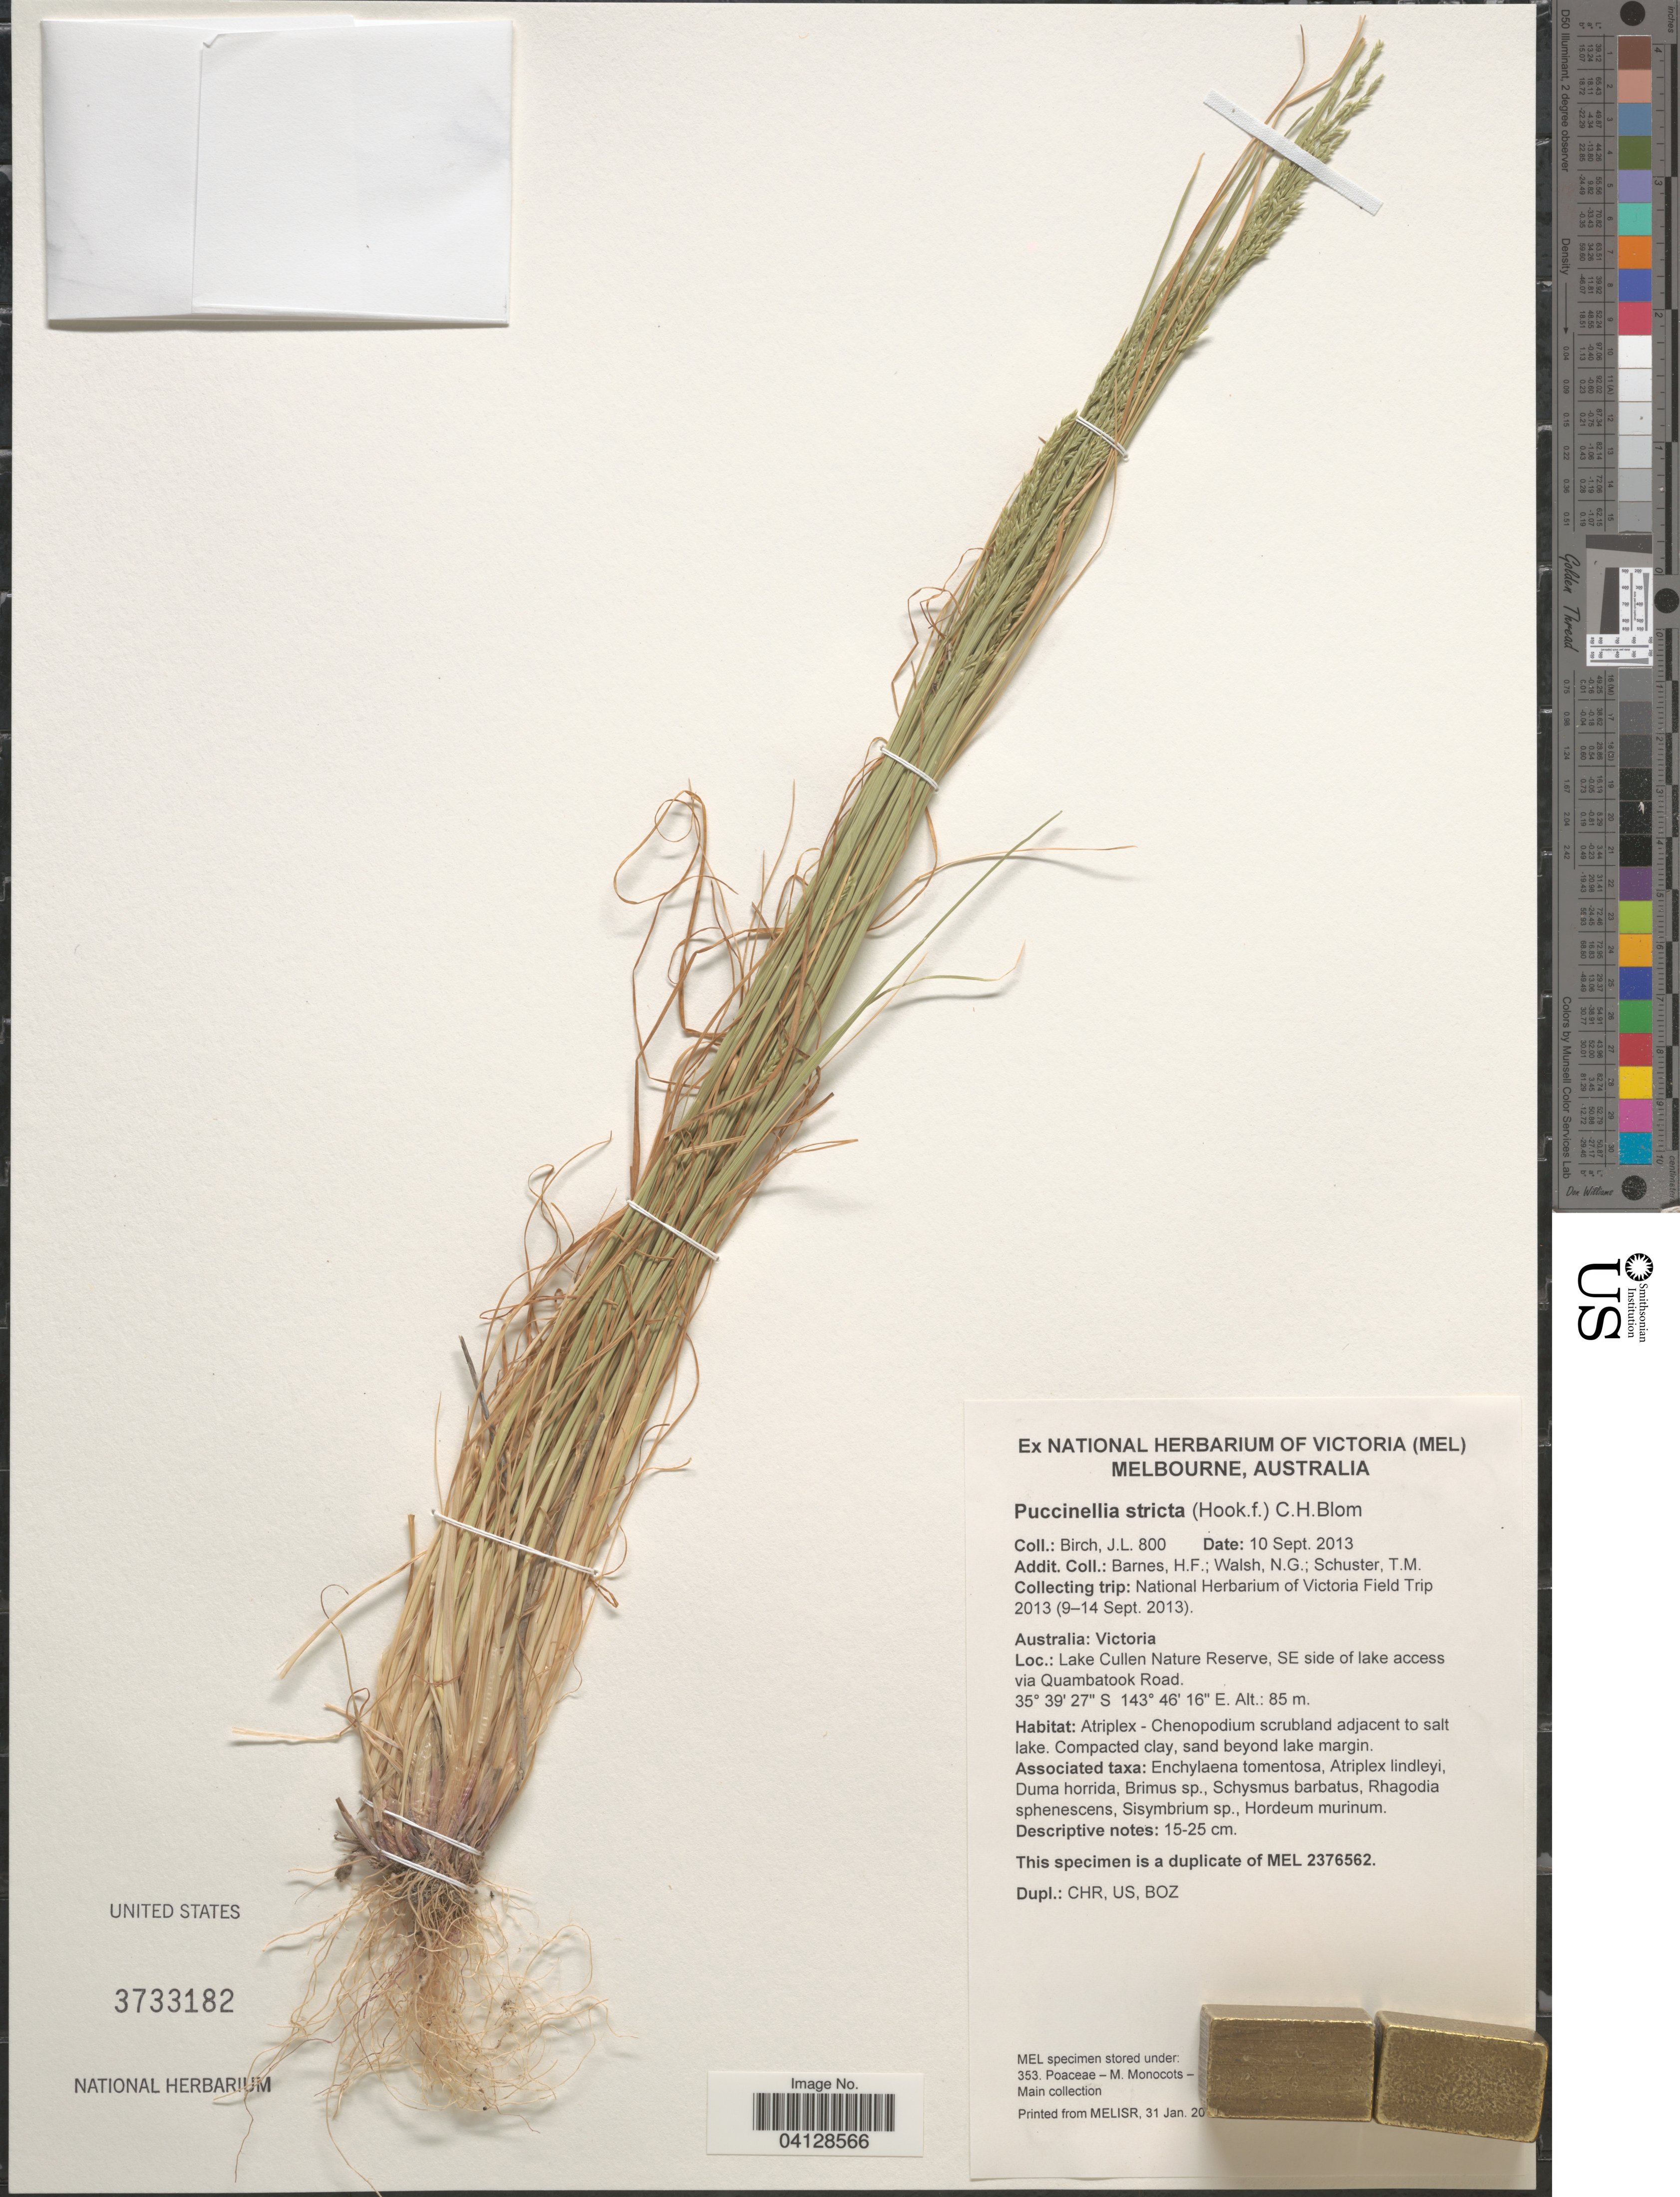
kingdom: Plantae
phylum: Tracheophyta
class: Liliopsida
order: Poales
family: Poaceae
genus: Puccinellia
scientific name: Puccinellia stricta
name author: Keng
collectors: J. Birch, H. Barnes, N. Walsh & T. Schuster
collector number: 800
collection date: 2013-09-10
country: Australia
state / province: Victoria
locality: National Herbarium of Victoria Field Trip 2013 (9-14 Sept. 2013). Victoria. Lake Cullen Nature Reserve, SE side of lake access via Quambatook Road.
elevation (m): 85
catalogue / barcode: US 3733182